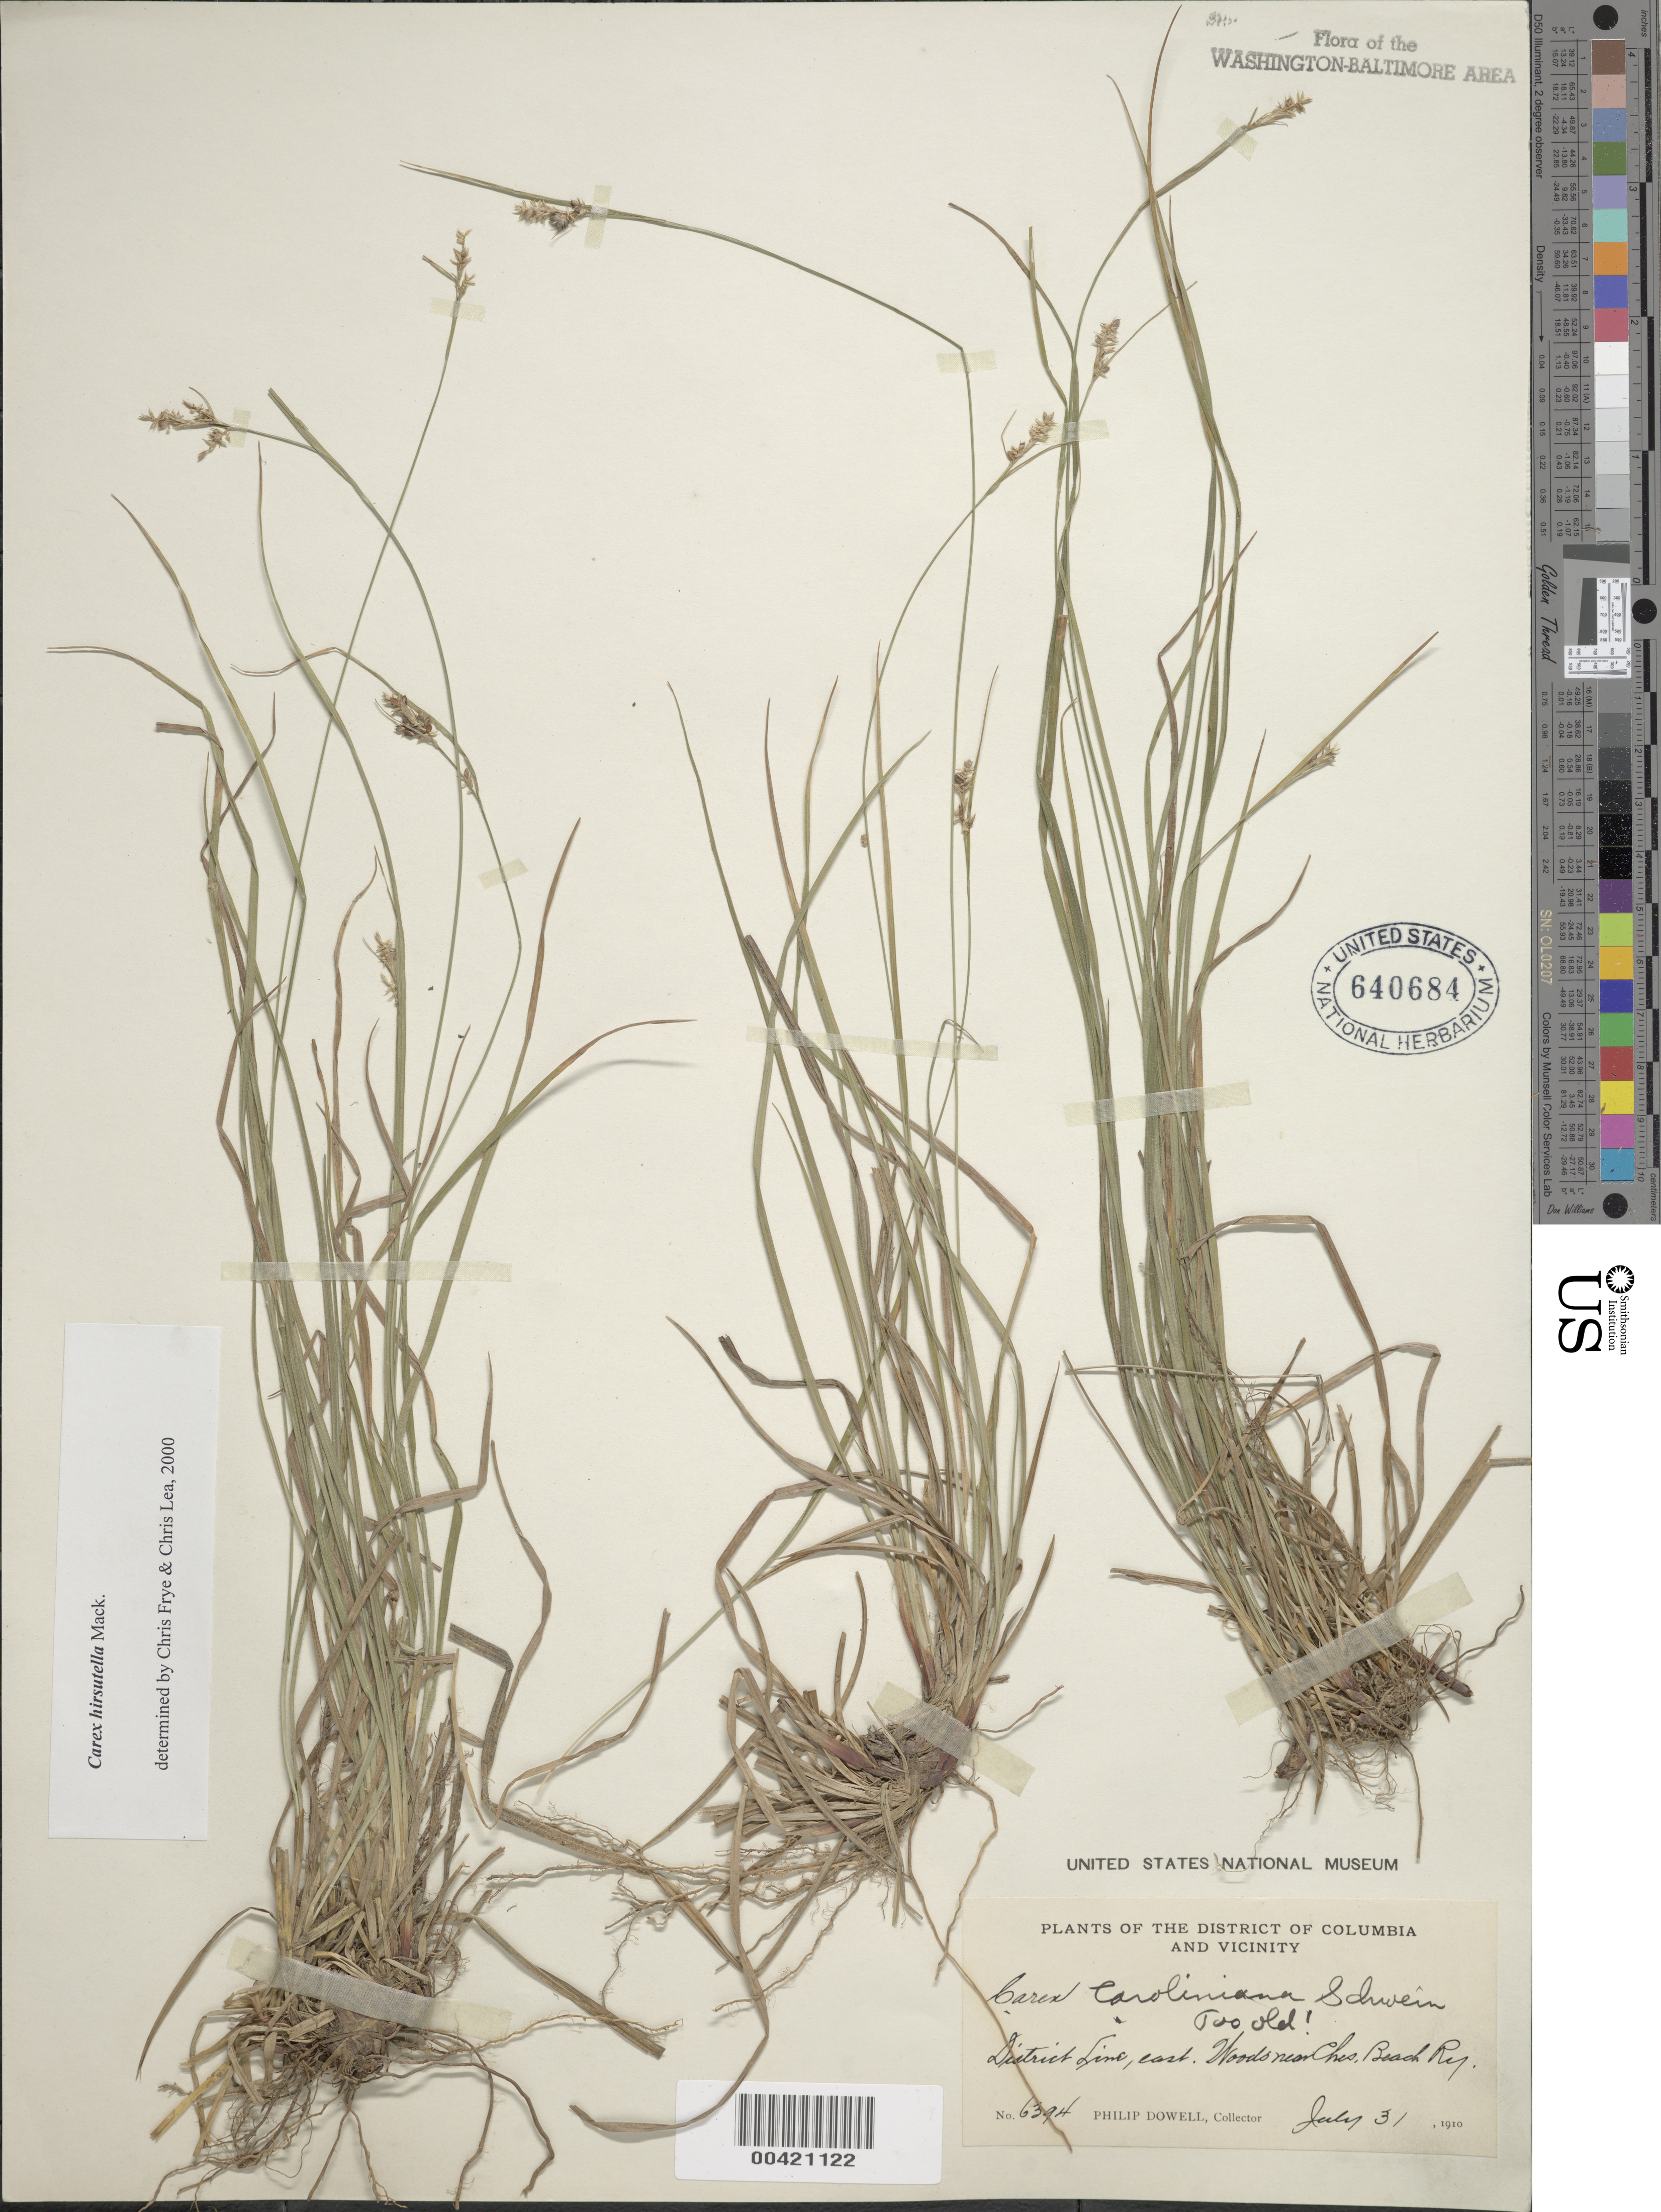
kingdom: Plantae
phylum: Tracheophyta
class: Liliopsida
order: Poales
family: Cyperaceae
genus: Carex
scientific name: Carex hirsutella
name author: Mack.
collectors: P. Dowell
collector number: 6394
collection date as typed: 31 Jul 1910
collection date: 1910-07-31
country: United States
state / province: Maryland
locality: District Line, east, near Chesapeake Beach Railroad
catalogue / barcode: US 640684